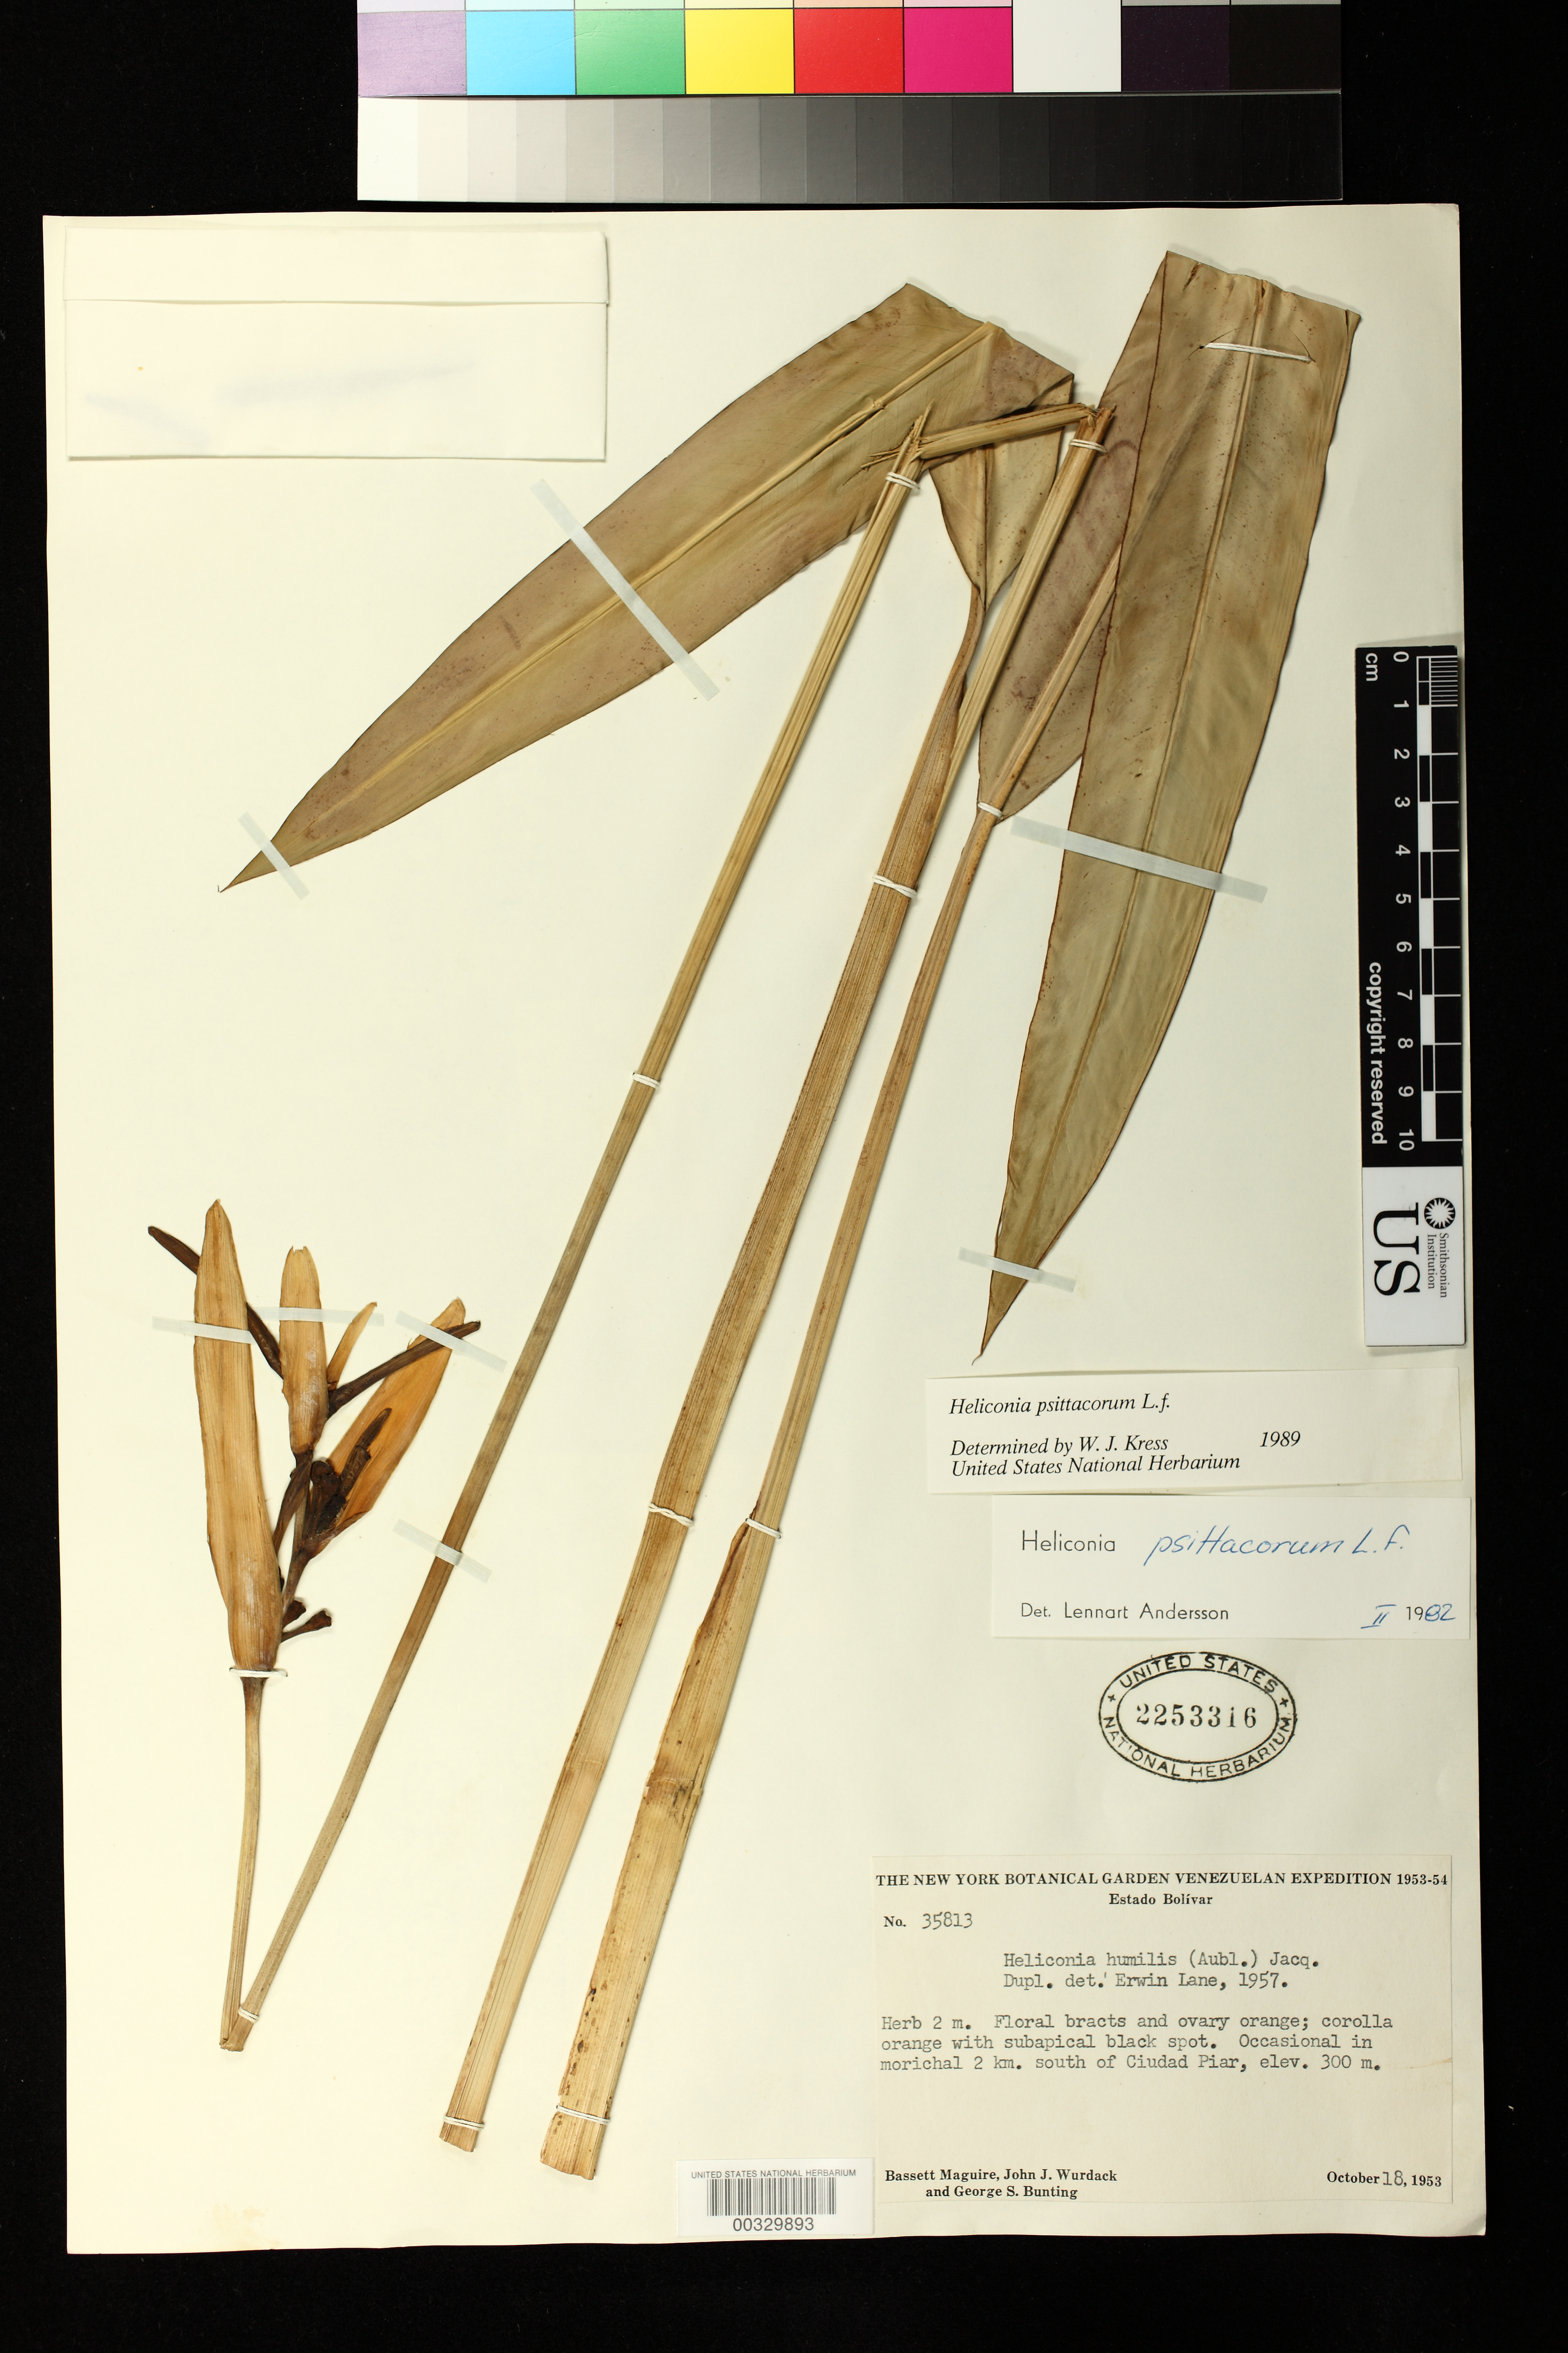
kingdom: Plantae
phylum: Tracheophyta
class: Liliopsida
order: Zingiberales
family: Heliconiaceae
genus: Heliconia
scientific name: Heliconia psittacorum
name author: L. f.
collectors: B. Maguire, J. J. Wurdack & G. S. Bunting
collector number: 35813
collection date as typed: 18 Oct 1953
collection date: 1953-10-18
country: Venezuela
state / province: Bolivar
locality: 2 km s of ciudad piar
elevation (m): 300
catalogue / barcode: US 2253316